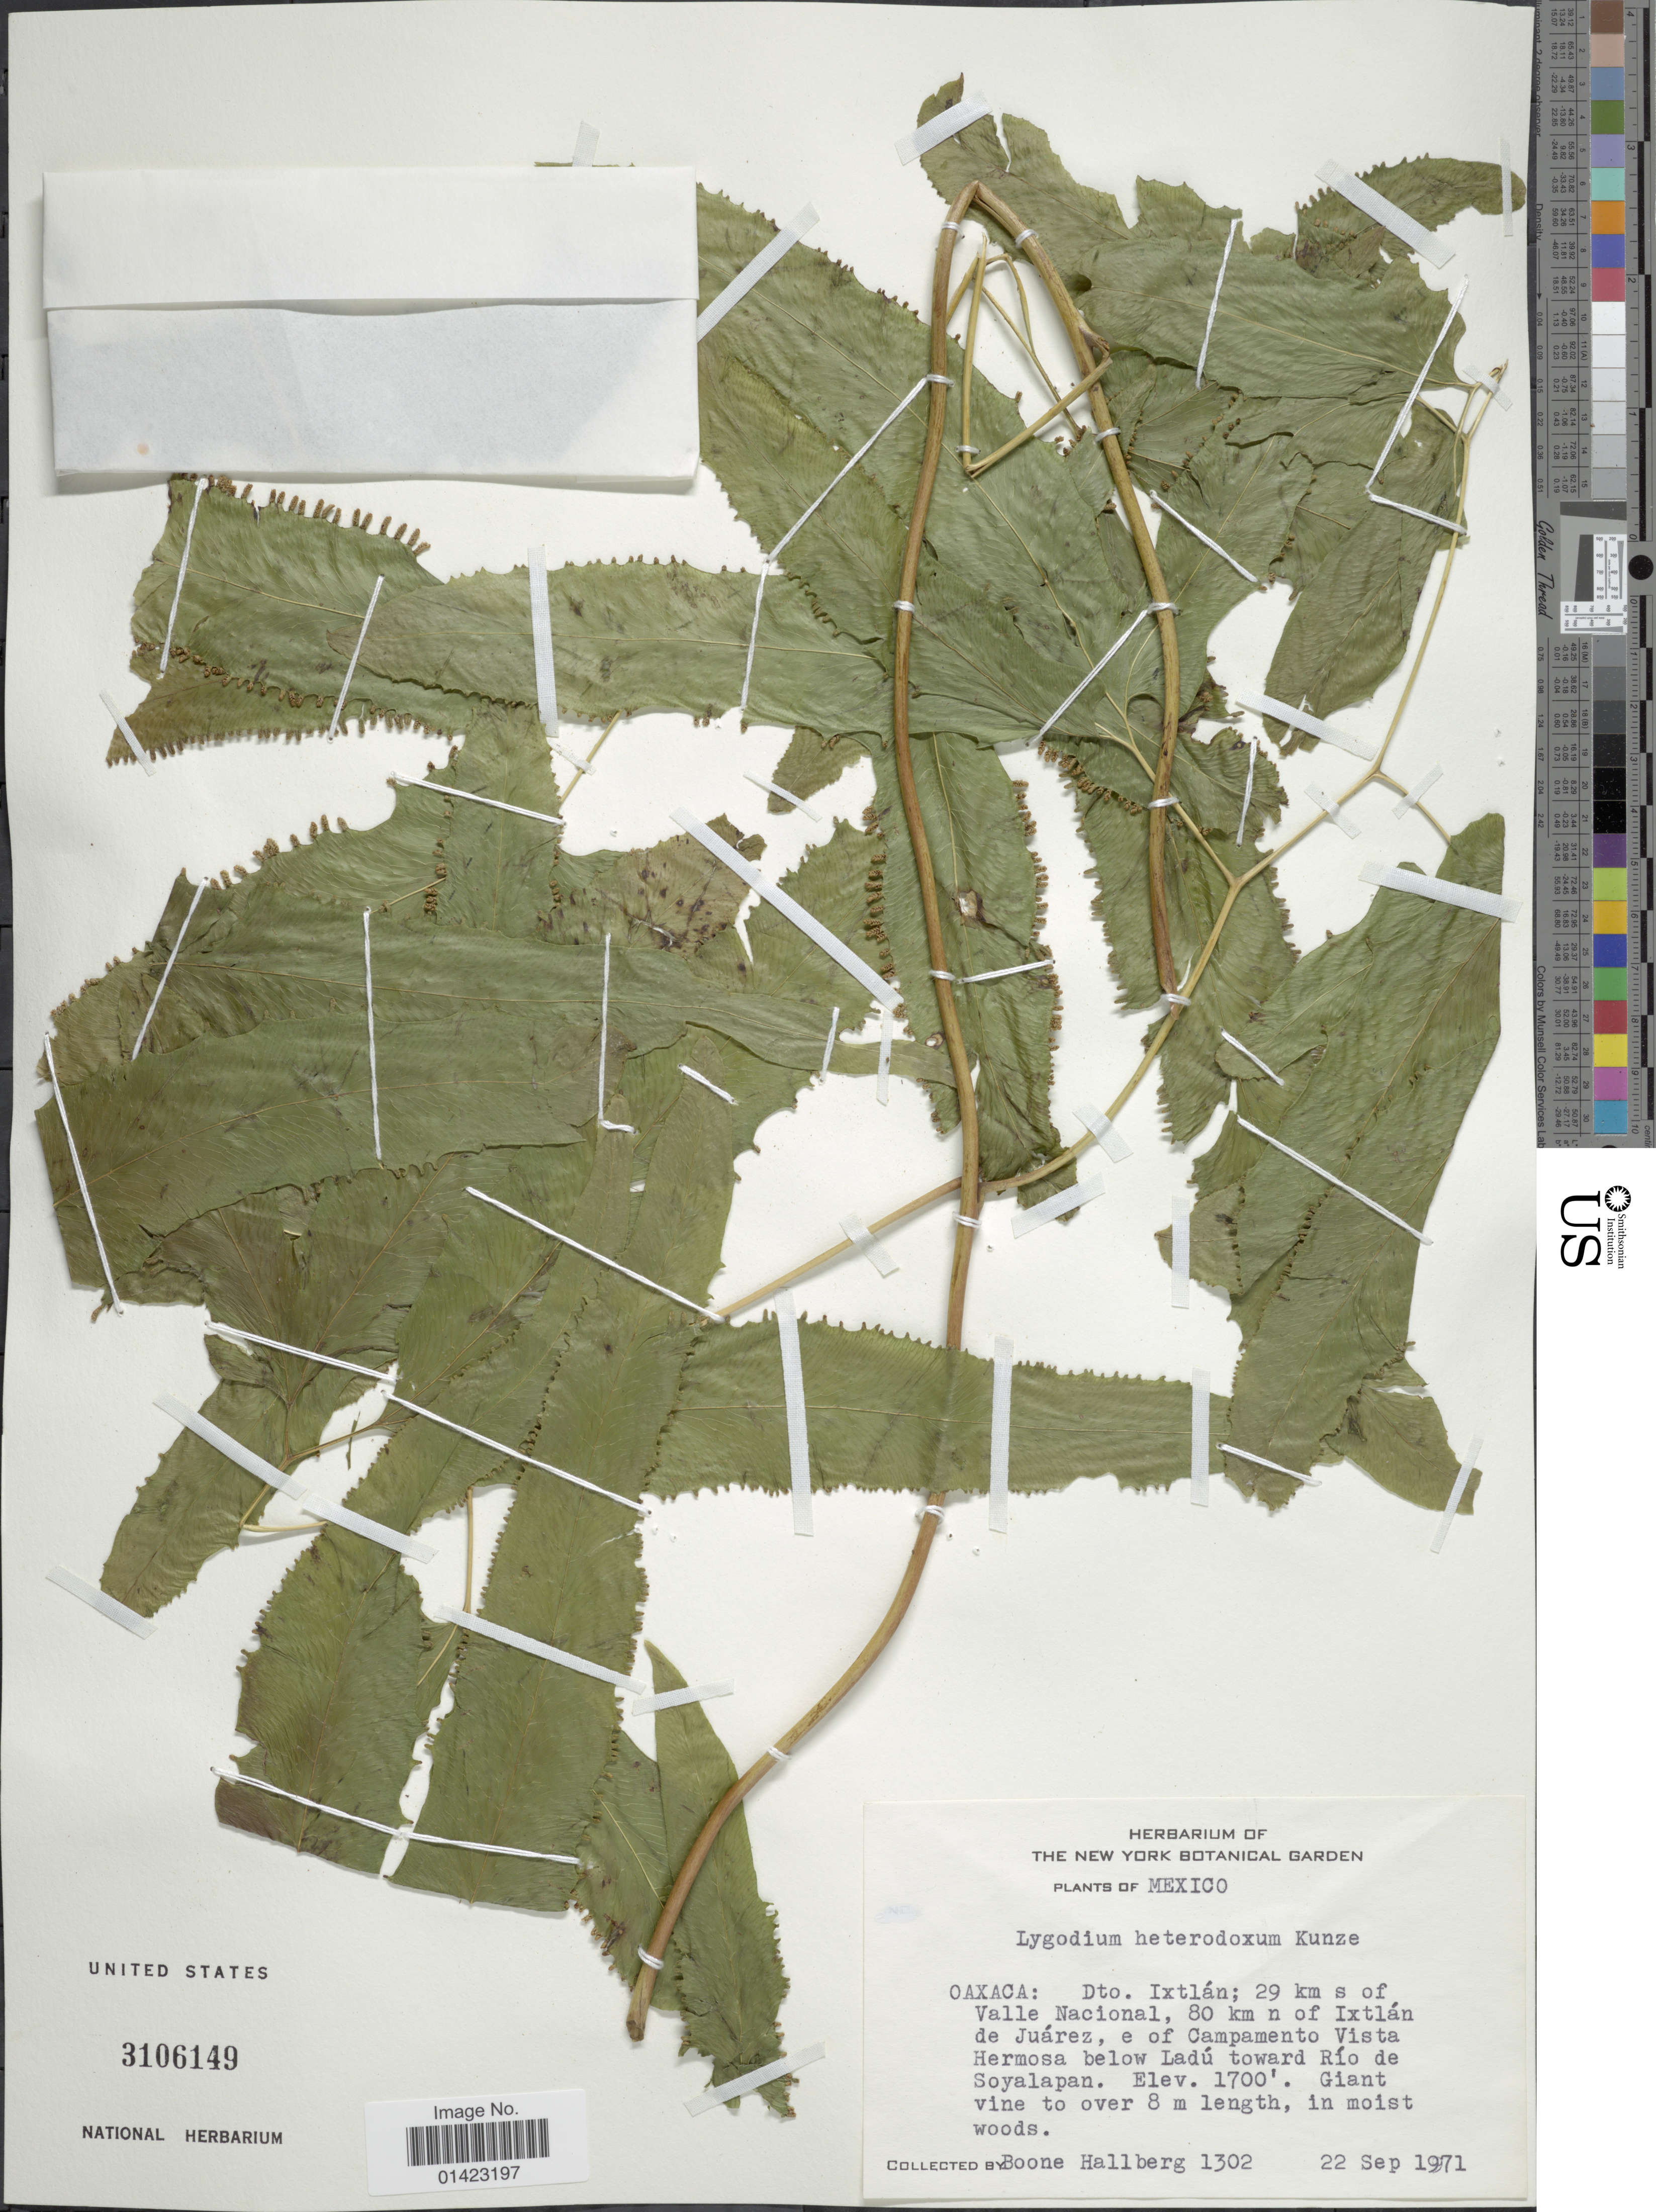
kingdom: Plantae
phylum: Tracheophyta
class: Polypodiopsida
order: Schizaeales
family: Lygodiaceae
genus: Lygodium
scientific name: Lygodium heterodoxum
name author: Kunze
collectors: B. Hallberg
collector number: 1302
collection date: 1971-09-22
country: Mexico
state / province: Oaxaca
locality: Oaxaca: Dto. Ixtlán: 29km s of Valle Nacional, 80km n of Ixtlán de Juárez, e of Campamento Vista Hermosa below Ladú toward Rio de Soyalapan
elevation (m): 518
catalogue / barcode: US 3106149